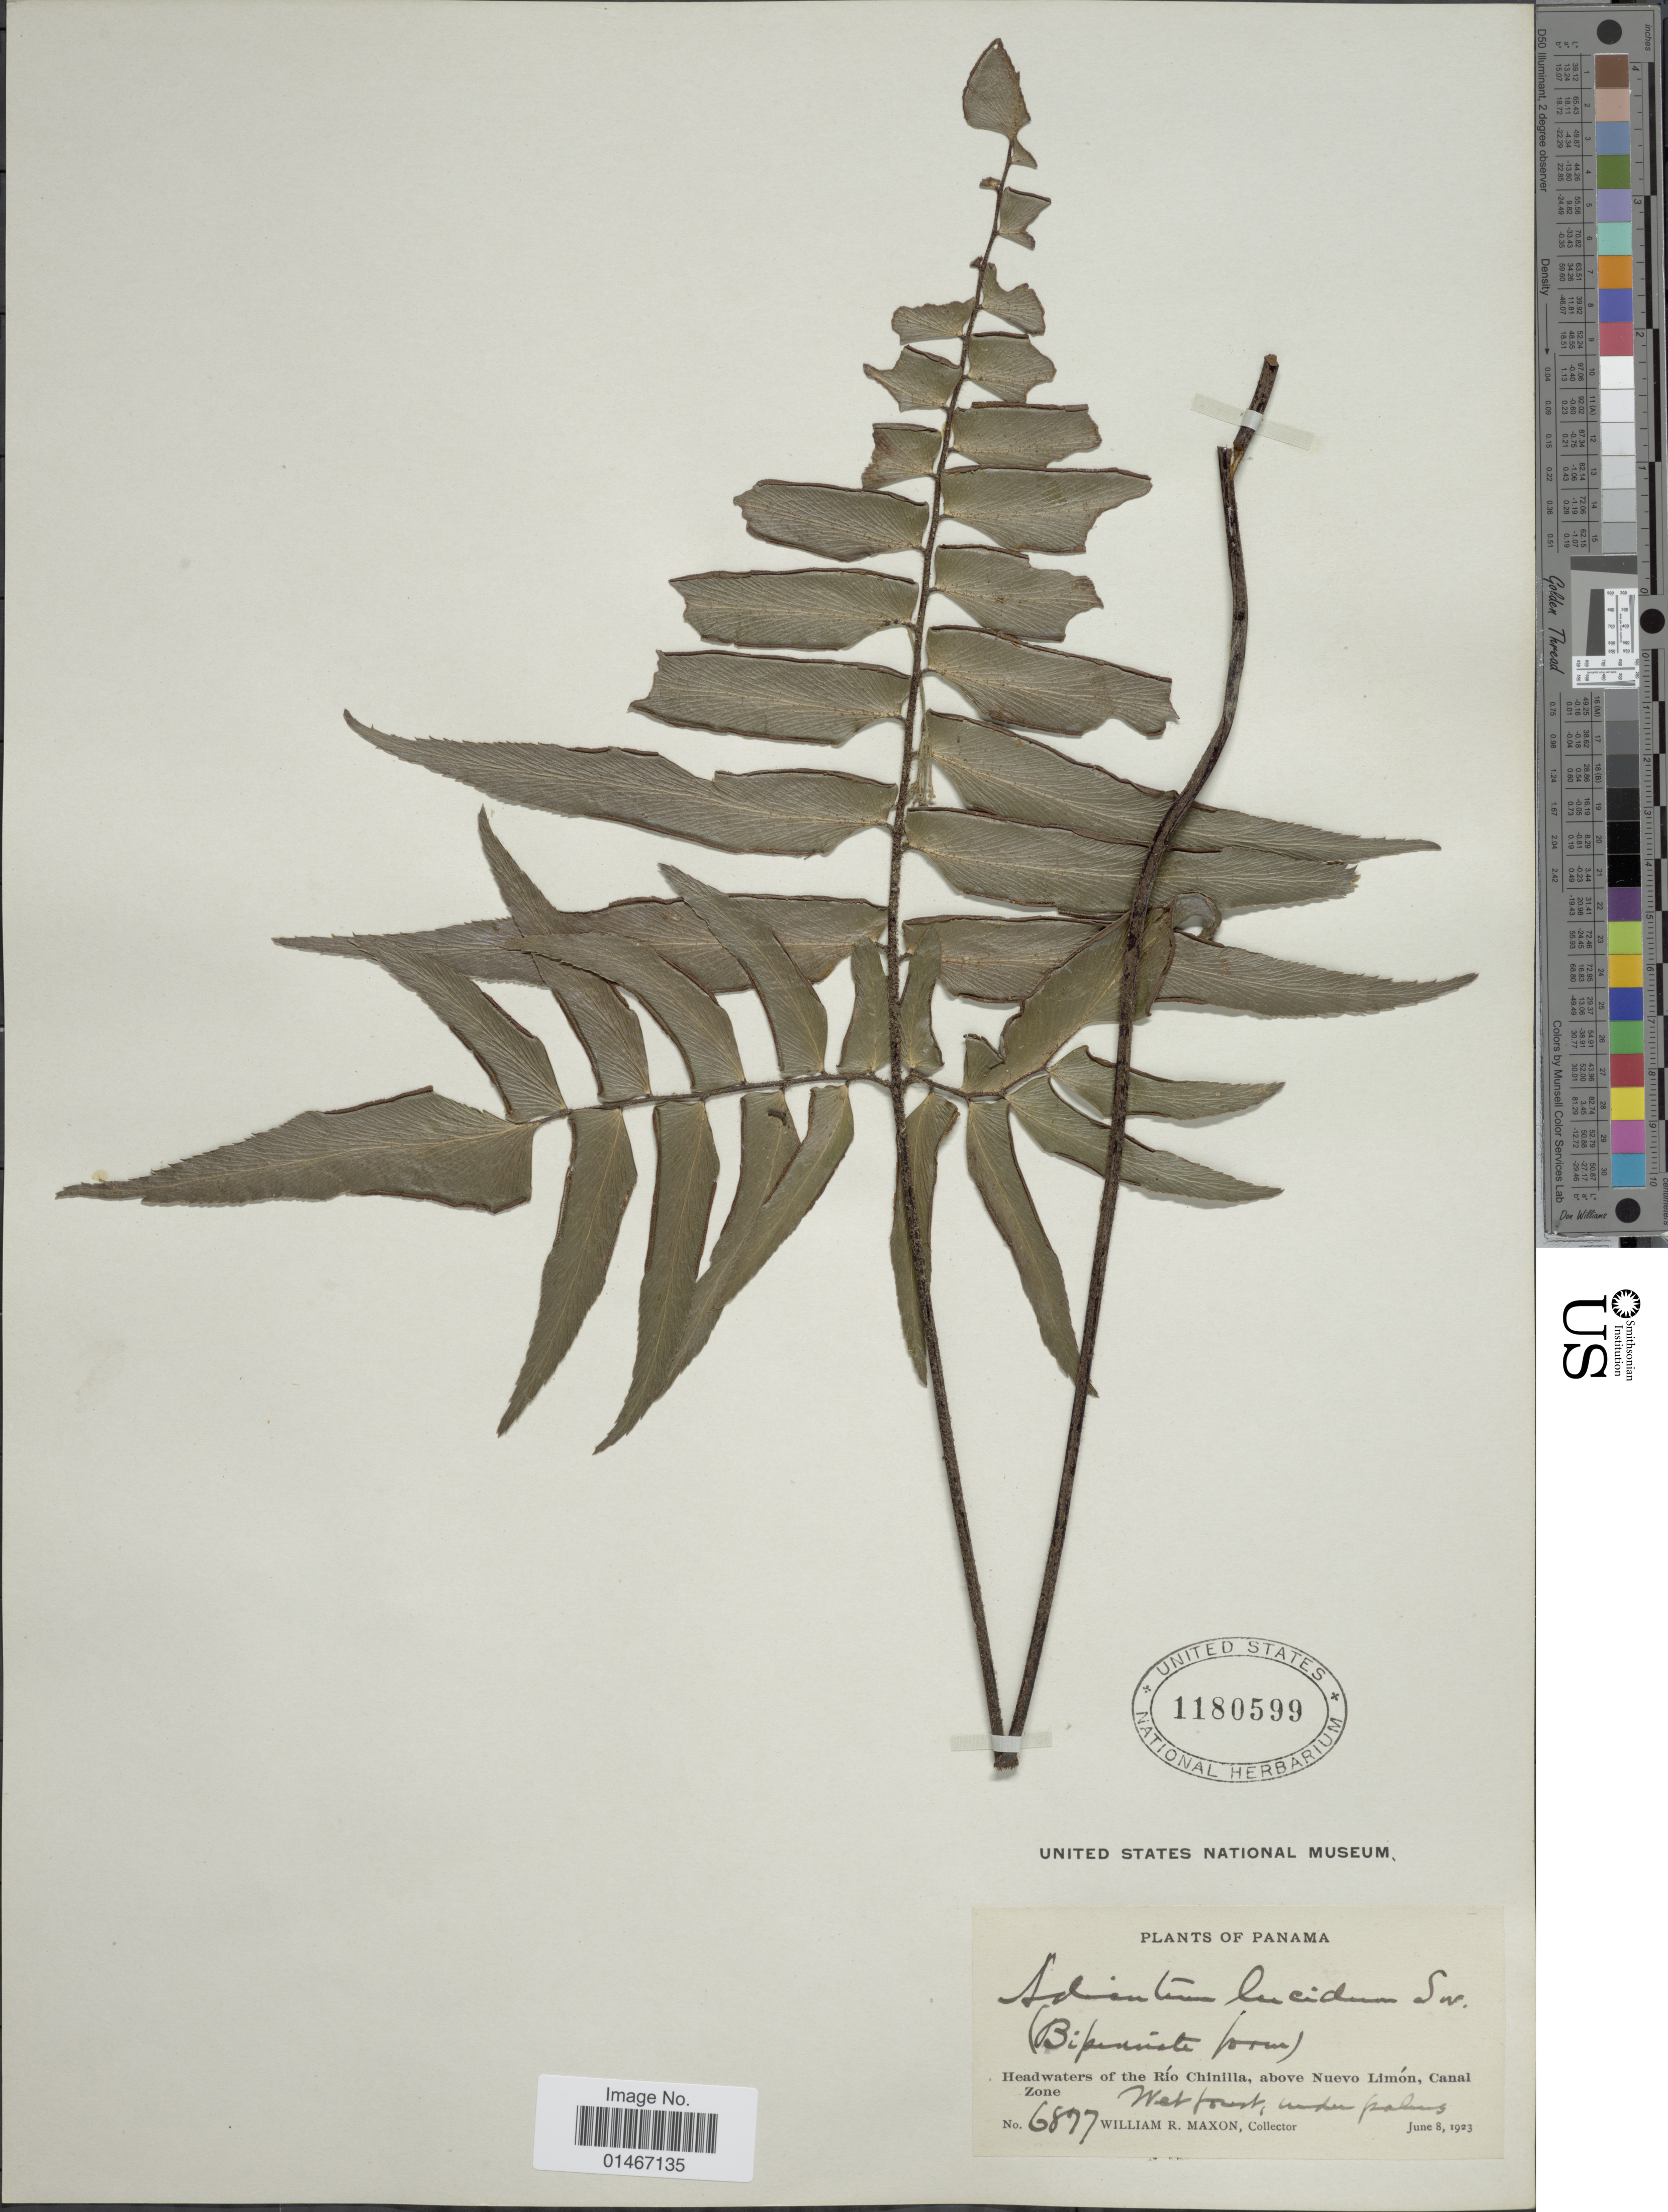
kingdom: Plantae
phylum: Tracheophyta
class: Polypodiopsida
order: Polypodiales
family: Pteridaceae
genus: Adiantum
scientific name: Adiantum lucidum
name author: (Cav.) Sw.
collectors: W. R. Maxon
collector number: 6877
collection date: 1923-06-08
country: Panama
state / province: Colón / Panamá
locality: Headwaters of the Rio Chinilla, above Nuevo Limon, Canal Zone.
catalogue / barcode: US 1180599